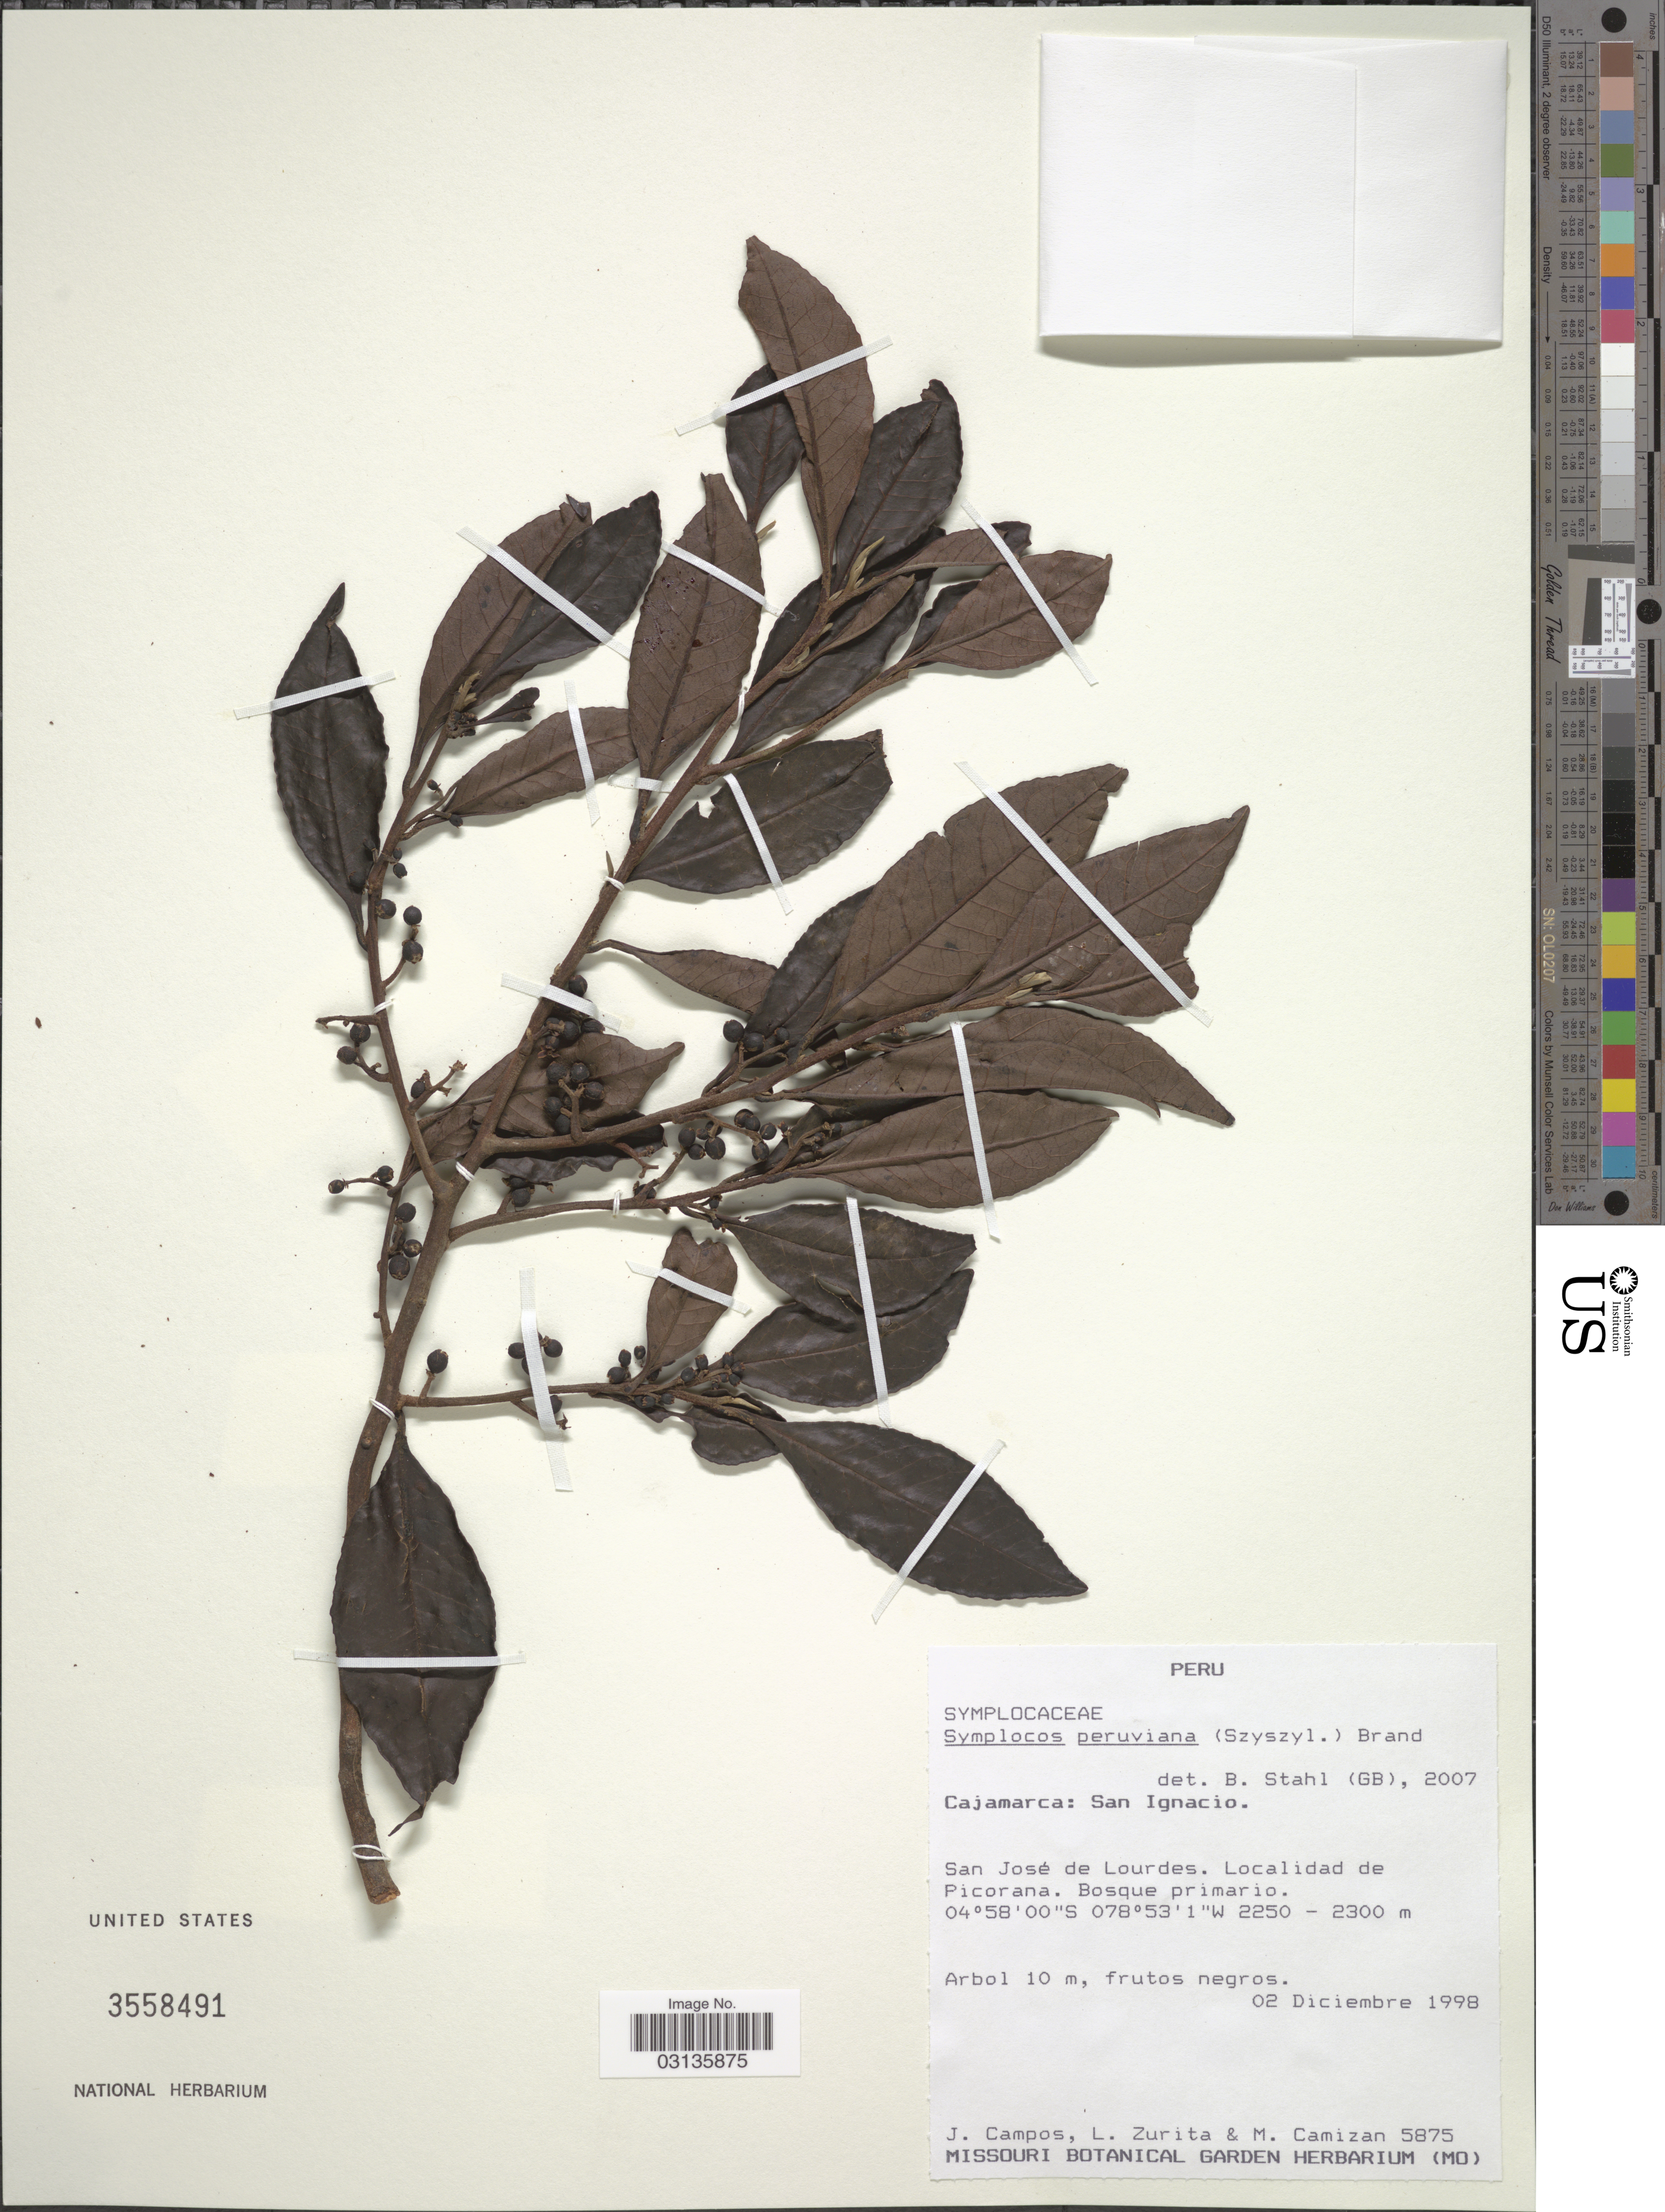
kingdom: Plantae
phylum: Tracheophyta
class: Magnoliopsida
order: Ericales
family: Symplocaceae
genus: Symplocos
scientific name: Symplocos peruviana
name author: (Szyszyl.) Brand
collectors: J. Campos, L. Zurita & M. Camizan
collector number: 5875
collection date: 1998-12-02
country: Peru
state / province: Cajamarca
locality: San Ignacio. San José de Lourdes. Localidad de Picorana.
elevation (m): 2250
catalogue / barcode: US 3558491